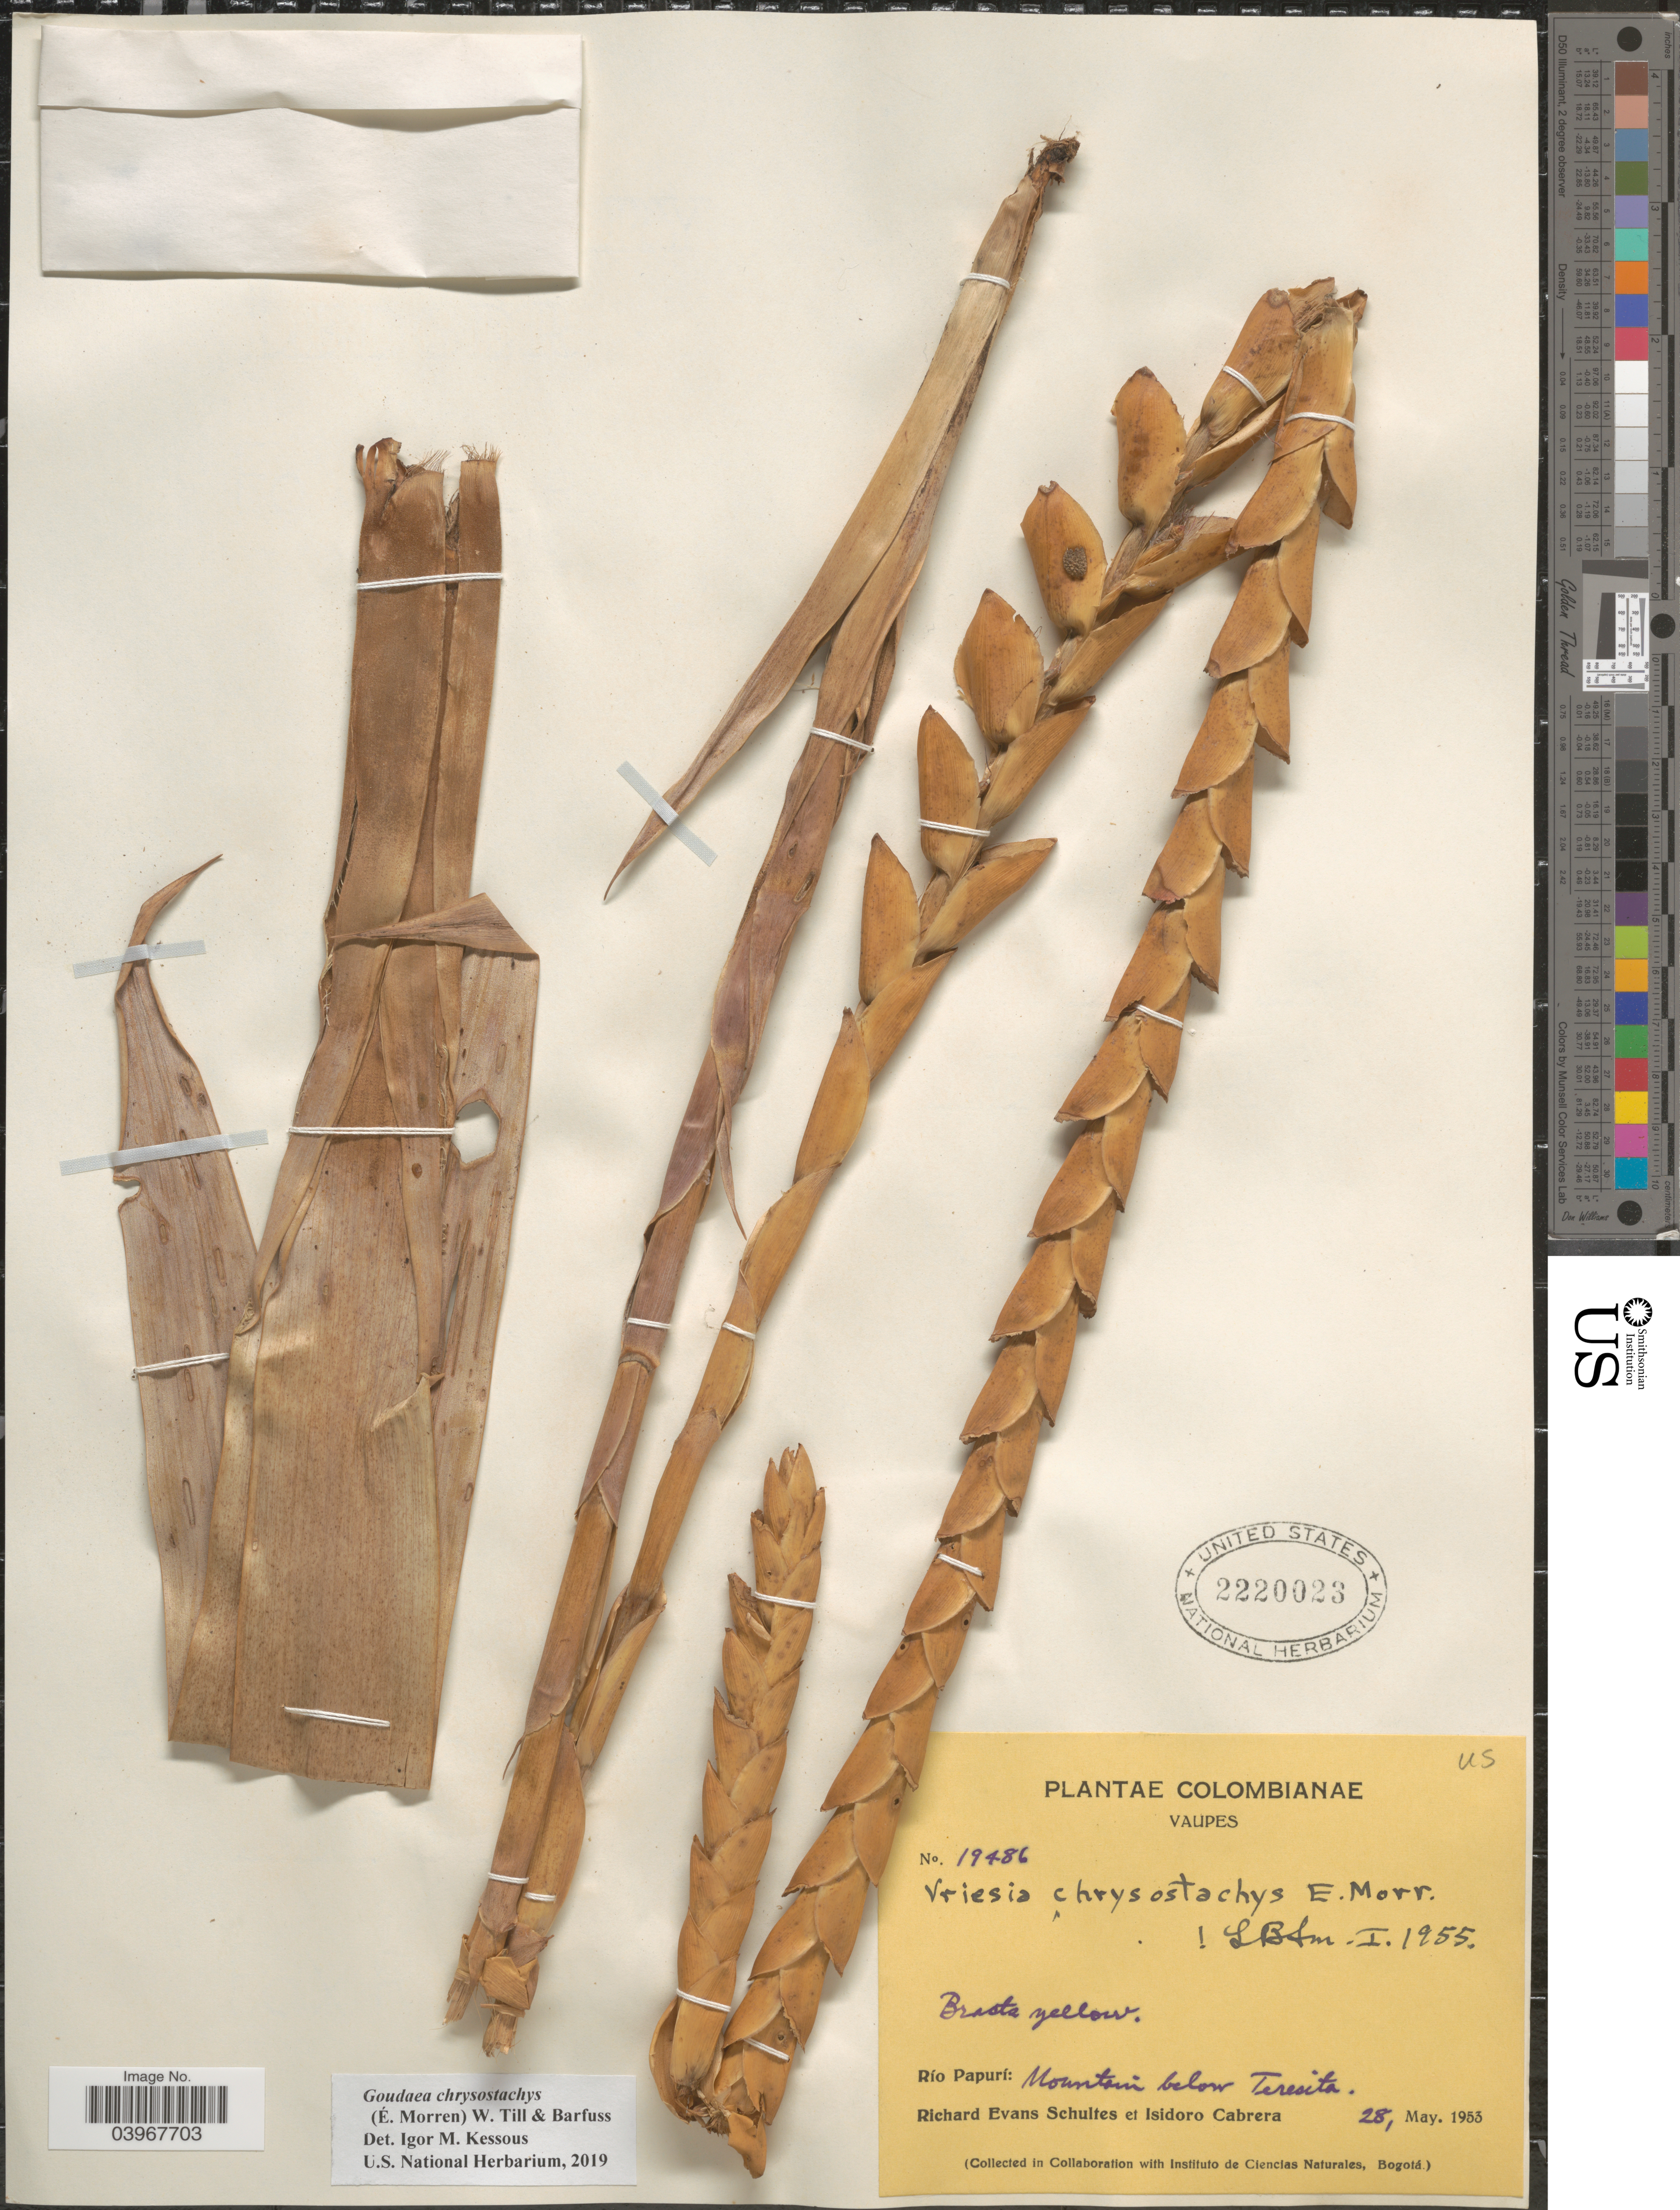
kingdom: Plantae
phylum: Tracheophyta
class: Liliopsida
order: Poales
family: Bromeliaceae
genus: Goudaea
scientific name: Goudaea chrysostachys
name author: (É. Morren) W. Till & Barfuss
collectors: R. E. Schultes & I. Cabrera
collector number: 19486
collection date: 1953-05-28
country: Colombia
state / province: Vaupés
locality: Río Papurí: Mountain below Teresita.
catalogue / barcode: US 2220023